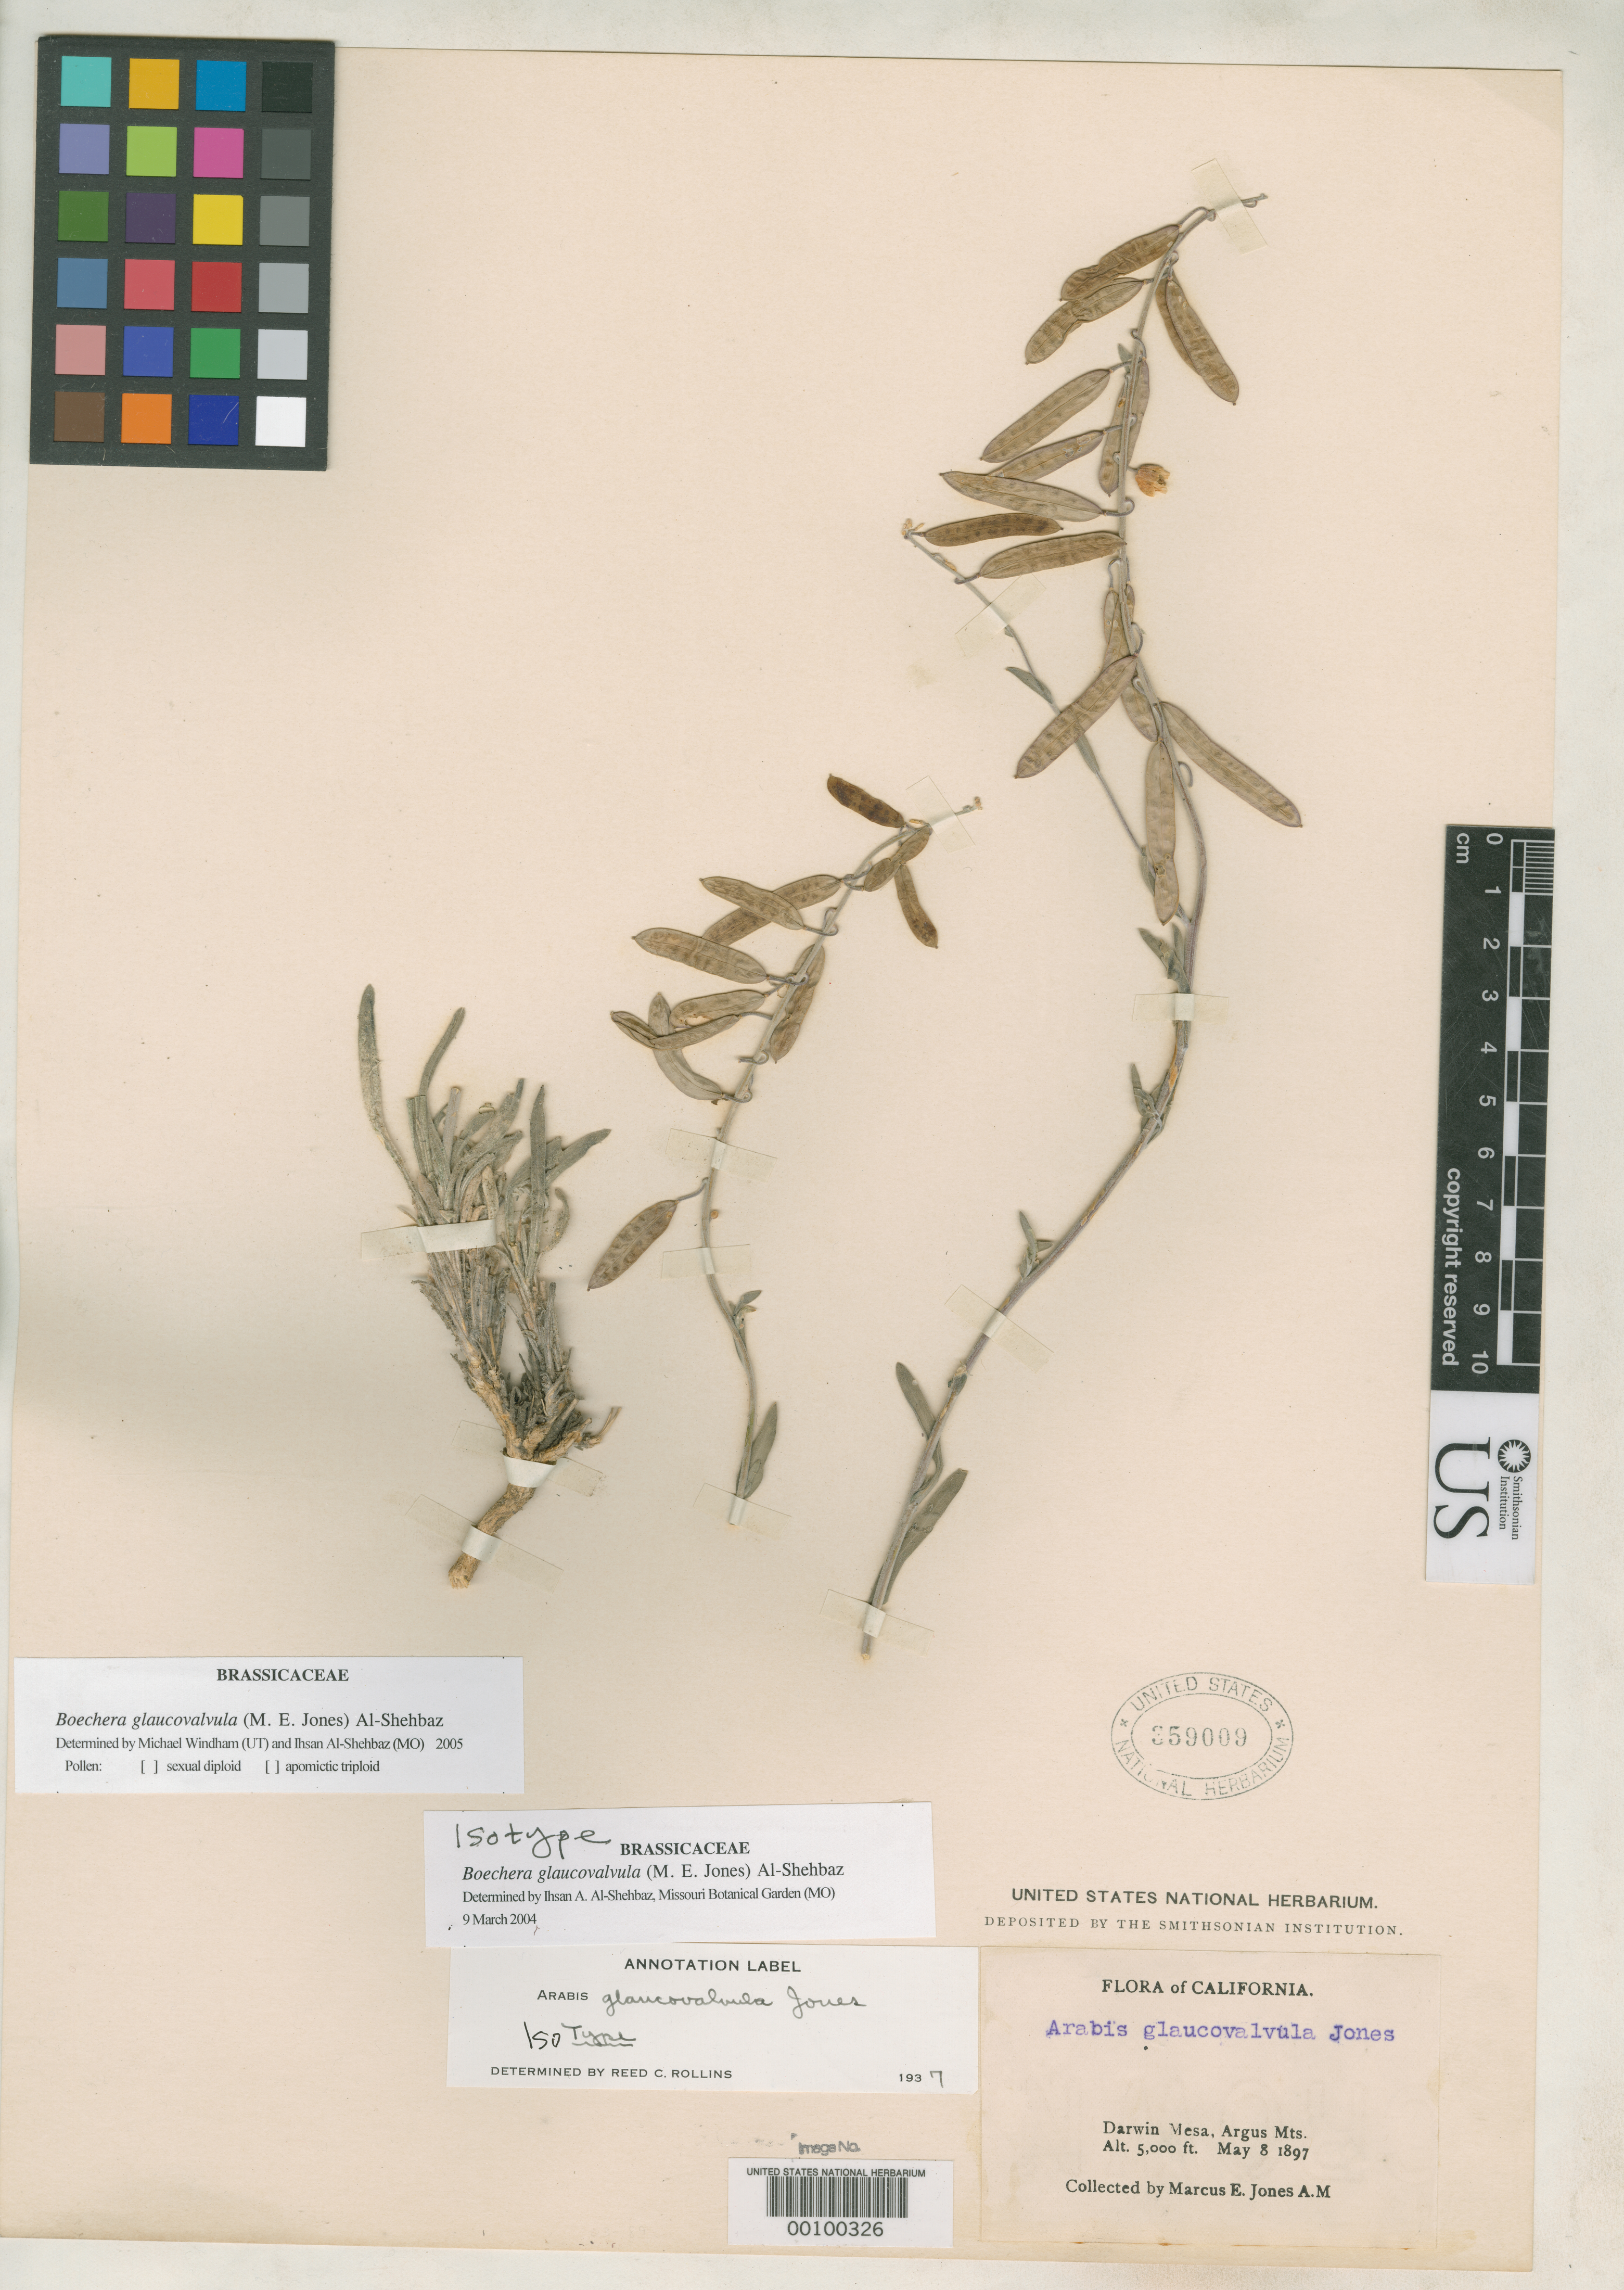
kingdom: Plantae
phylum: Tracheophyta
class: Magnoliopsida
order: Brassicales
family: Brassicaceae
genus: Arabis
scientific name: Arabis glaucovalvula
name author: M.E. Jones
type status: Isotype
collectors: M. E. Jones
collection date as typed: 08 May 1897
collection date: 1897-05-08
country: United States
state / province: California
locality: Argus Mountains, Darwin Mesa.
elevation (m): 1524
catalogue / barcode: US 359009